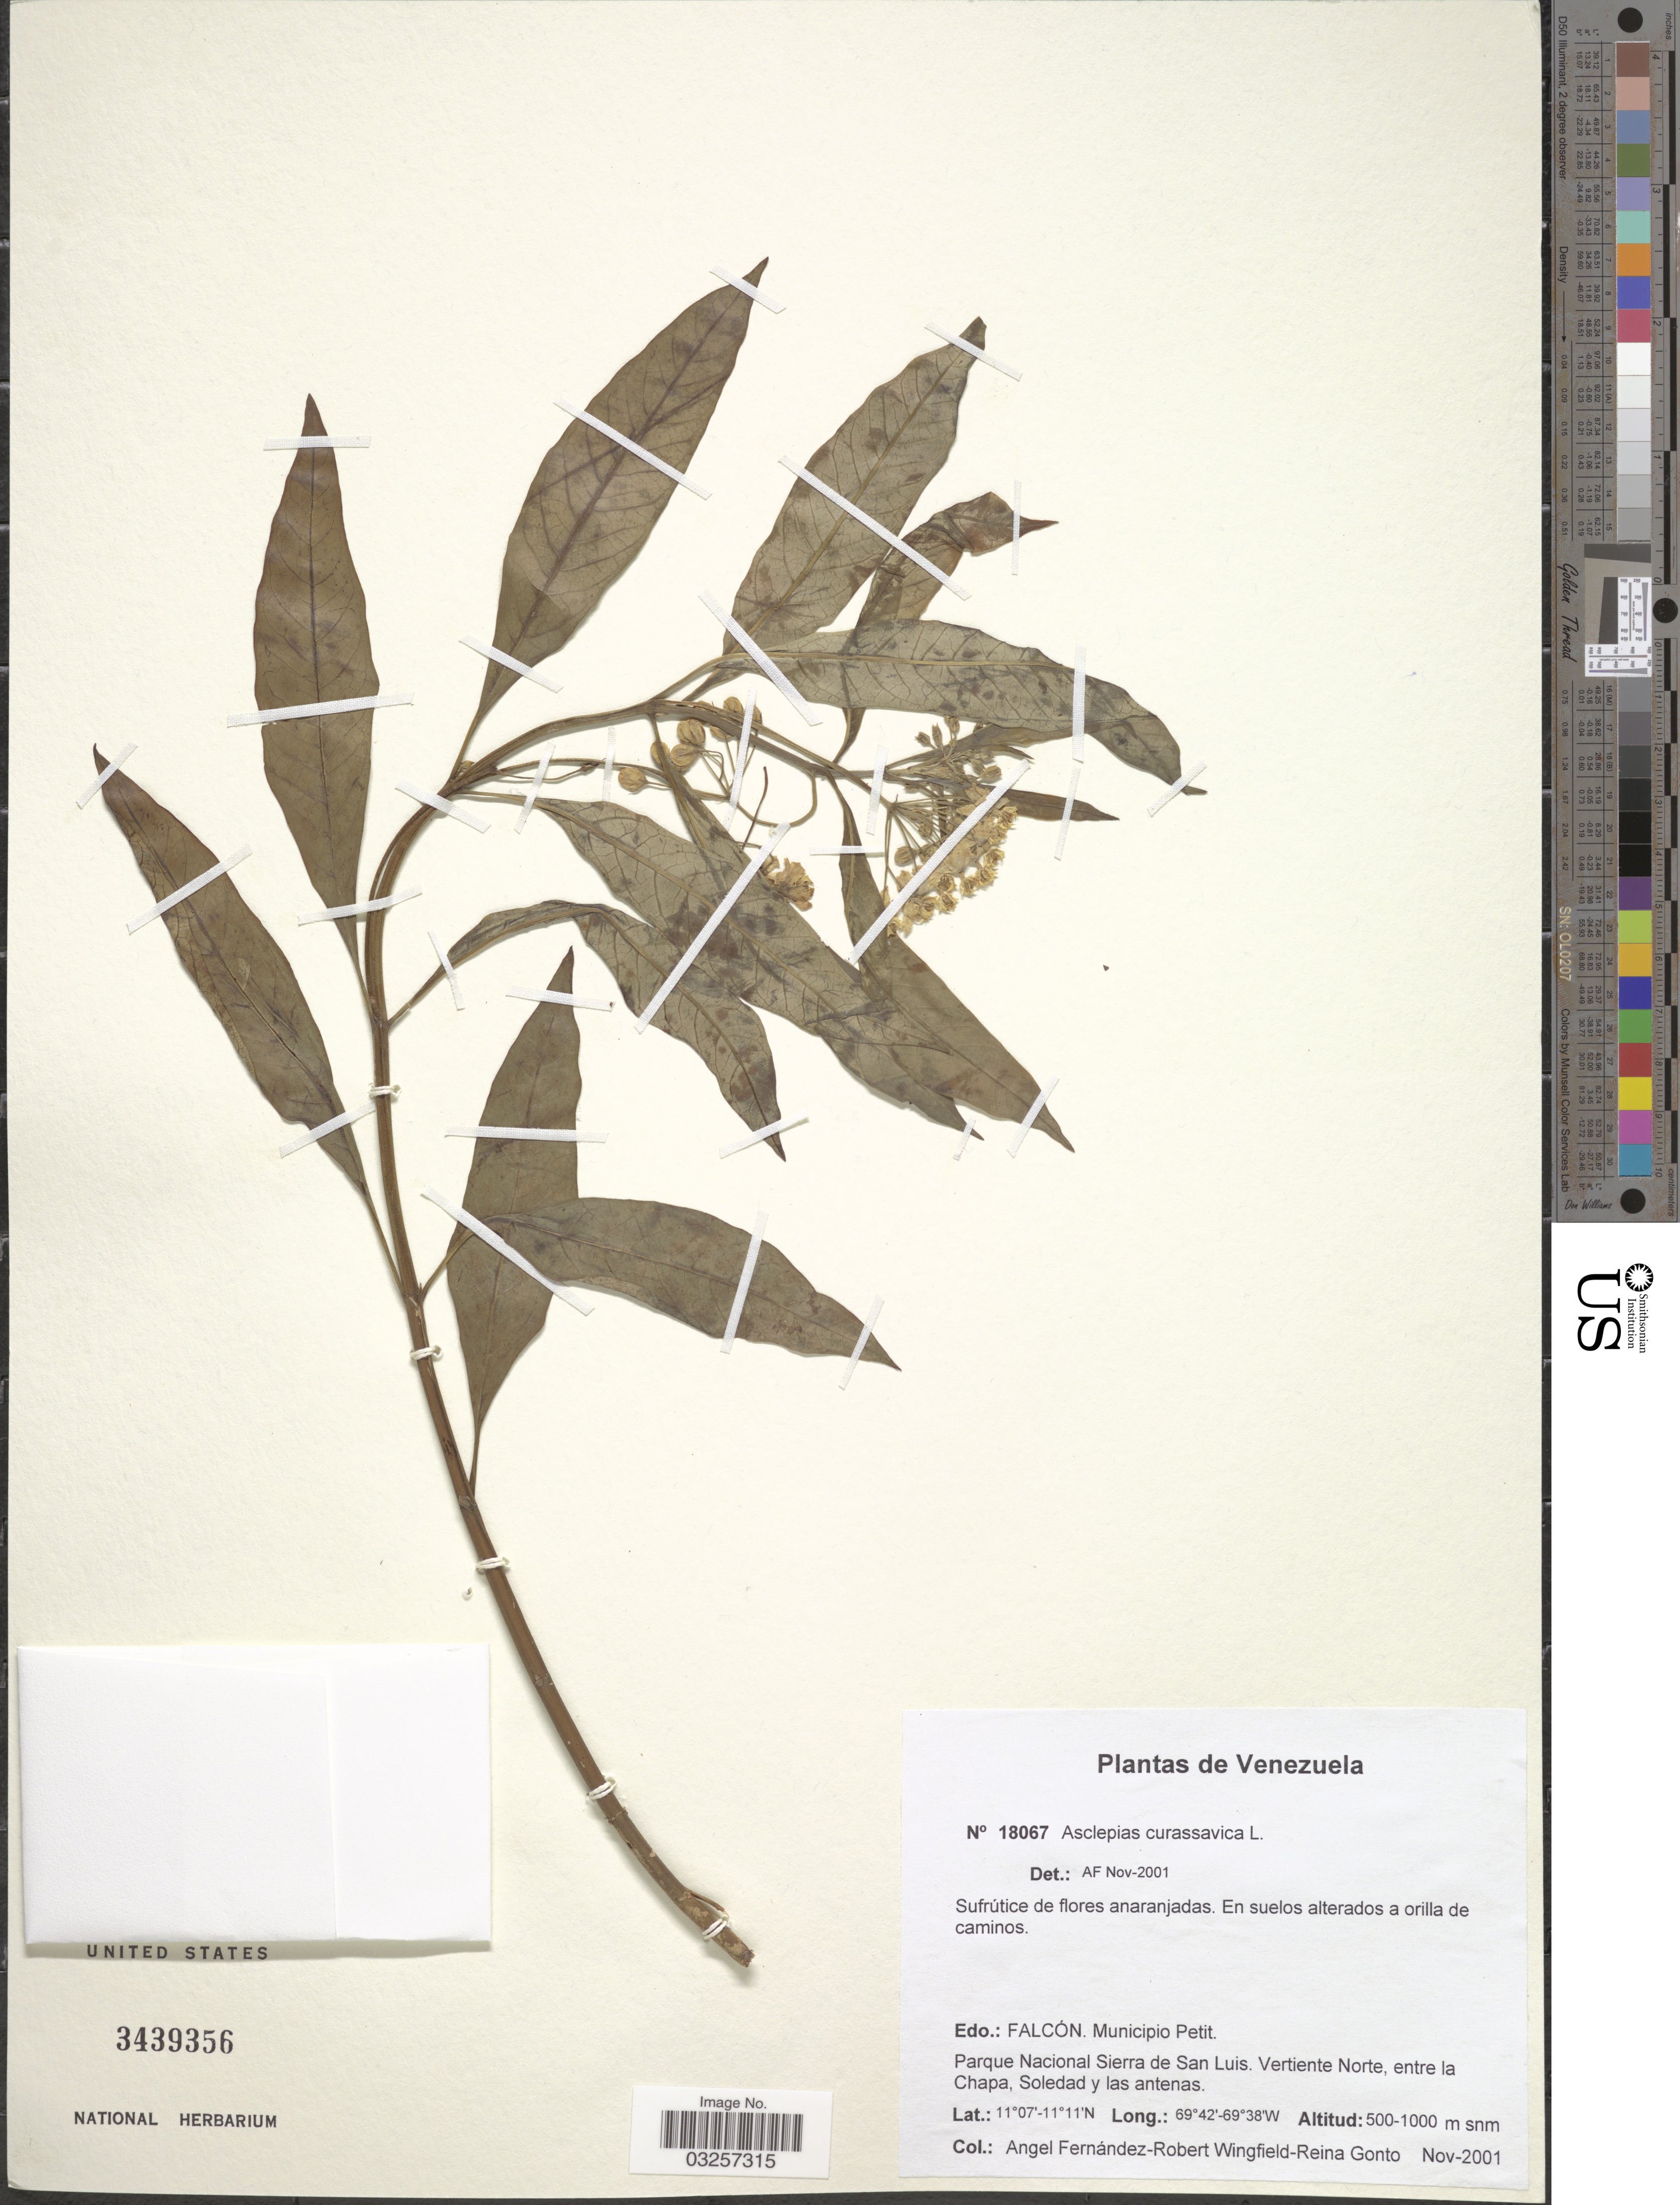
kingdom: Plantae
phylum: Tracheophyta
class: Magnoliopsida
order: Gentianales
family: Apocynaceae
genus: Asclepias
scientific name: Asclepias curassavica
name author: L.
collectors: Á. Fernández, R. C. Wingfield & R. Gonto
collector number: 18067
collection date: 2001-11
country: Venezuela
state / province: Falcon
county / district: Petit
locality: Edo.: Falcón. Municipio Petit. Parque Nacional Sierra de San Luis. Vertiente Norte, entre la Chapa, Soledad y las antenas.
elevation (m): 500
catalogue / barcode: US 3439356